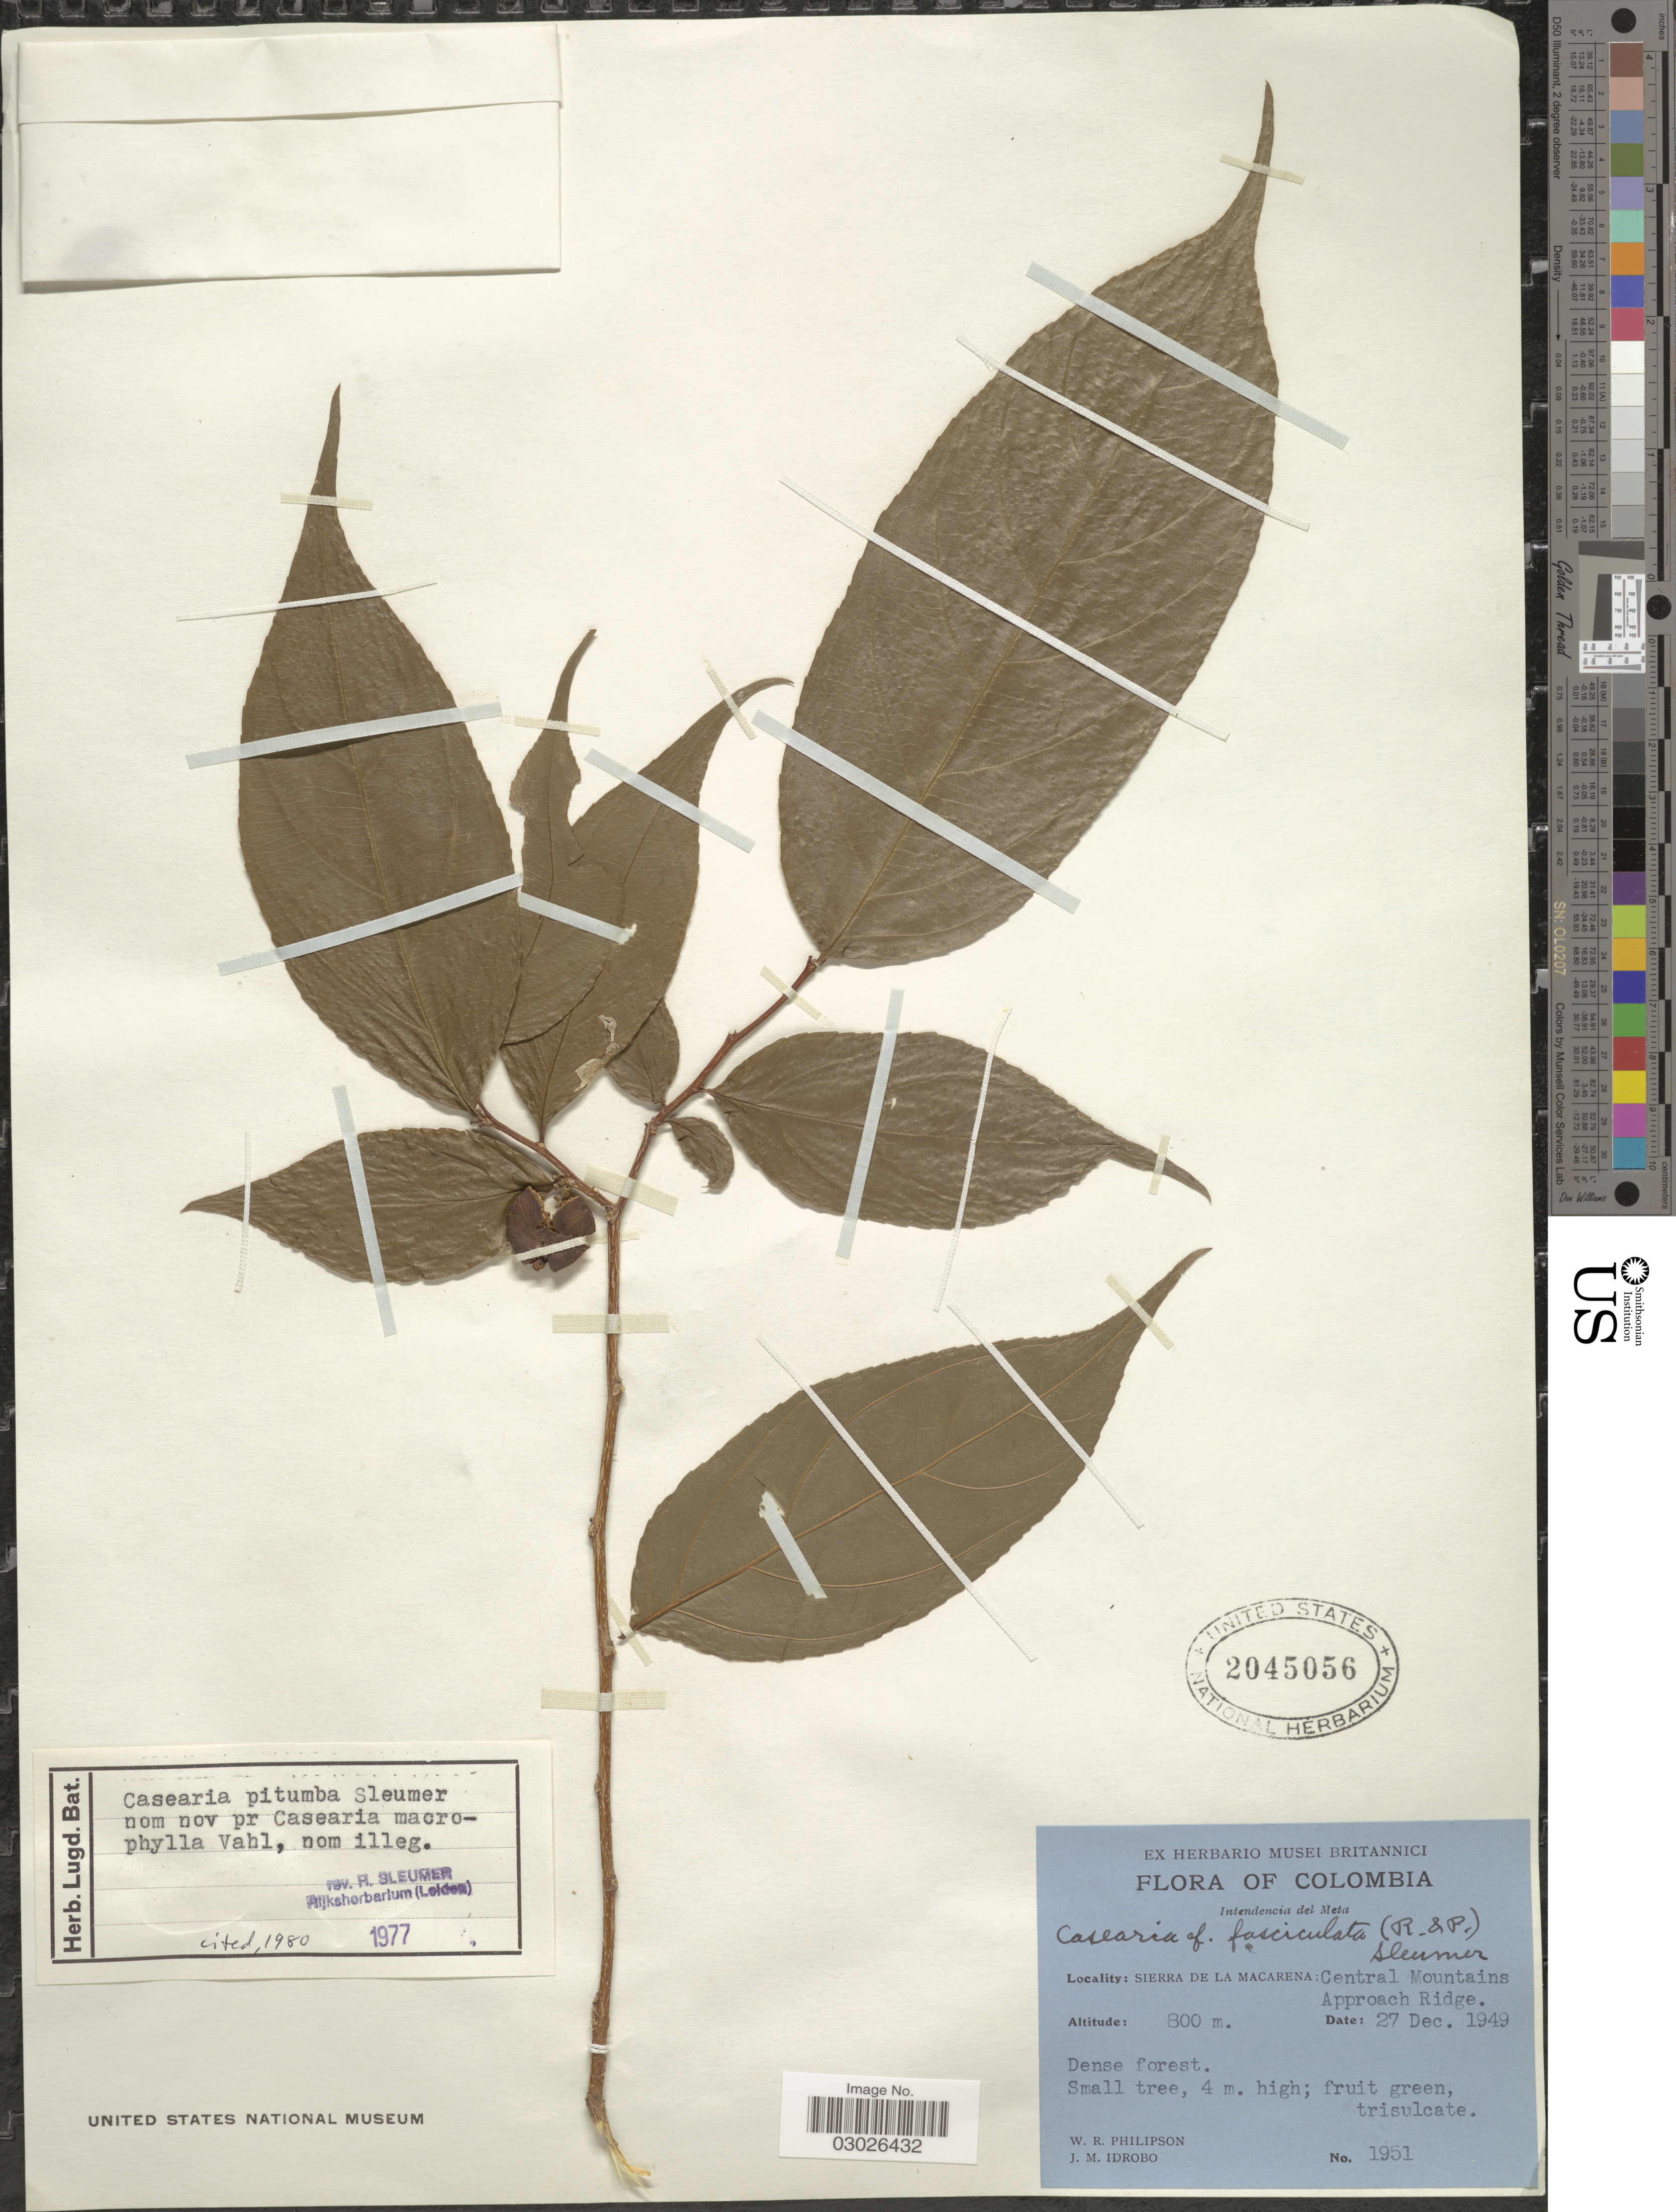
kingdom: Plantae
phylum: Tracheophyta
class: Magnoliopsida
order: Malpighiales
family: Salicaceae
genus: Casearia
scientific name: Casearia pitumba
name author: Sleumer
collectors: W. R. Philipson & J. M. Idrobo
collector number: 1951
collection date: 1949-12-27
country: Colombia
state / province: Meta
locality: Intendencia del Meta. Sierra de la Macarena: Central Mountains, Approach Ridge.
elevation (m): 800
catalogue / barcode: US 2045056